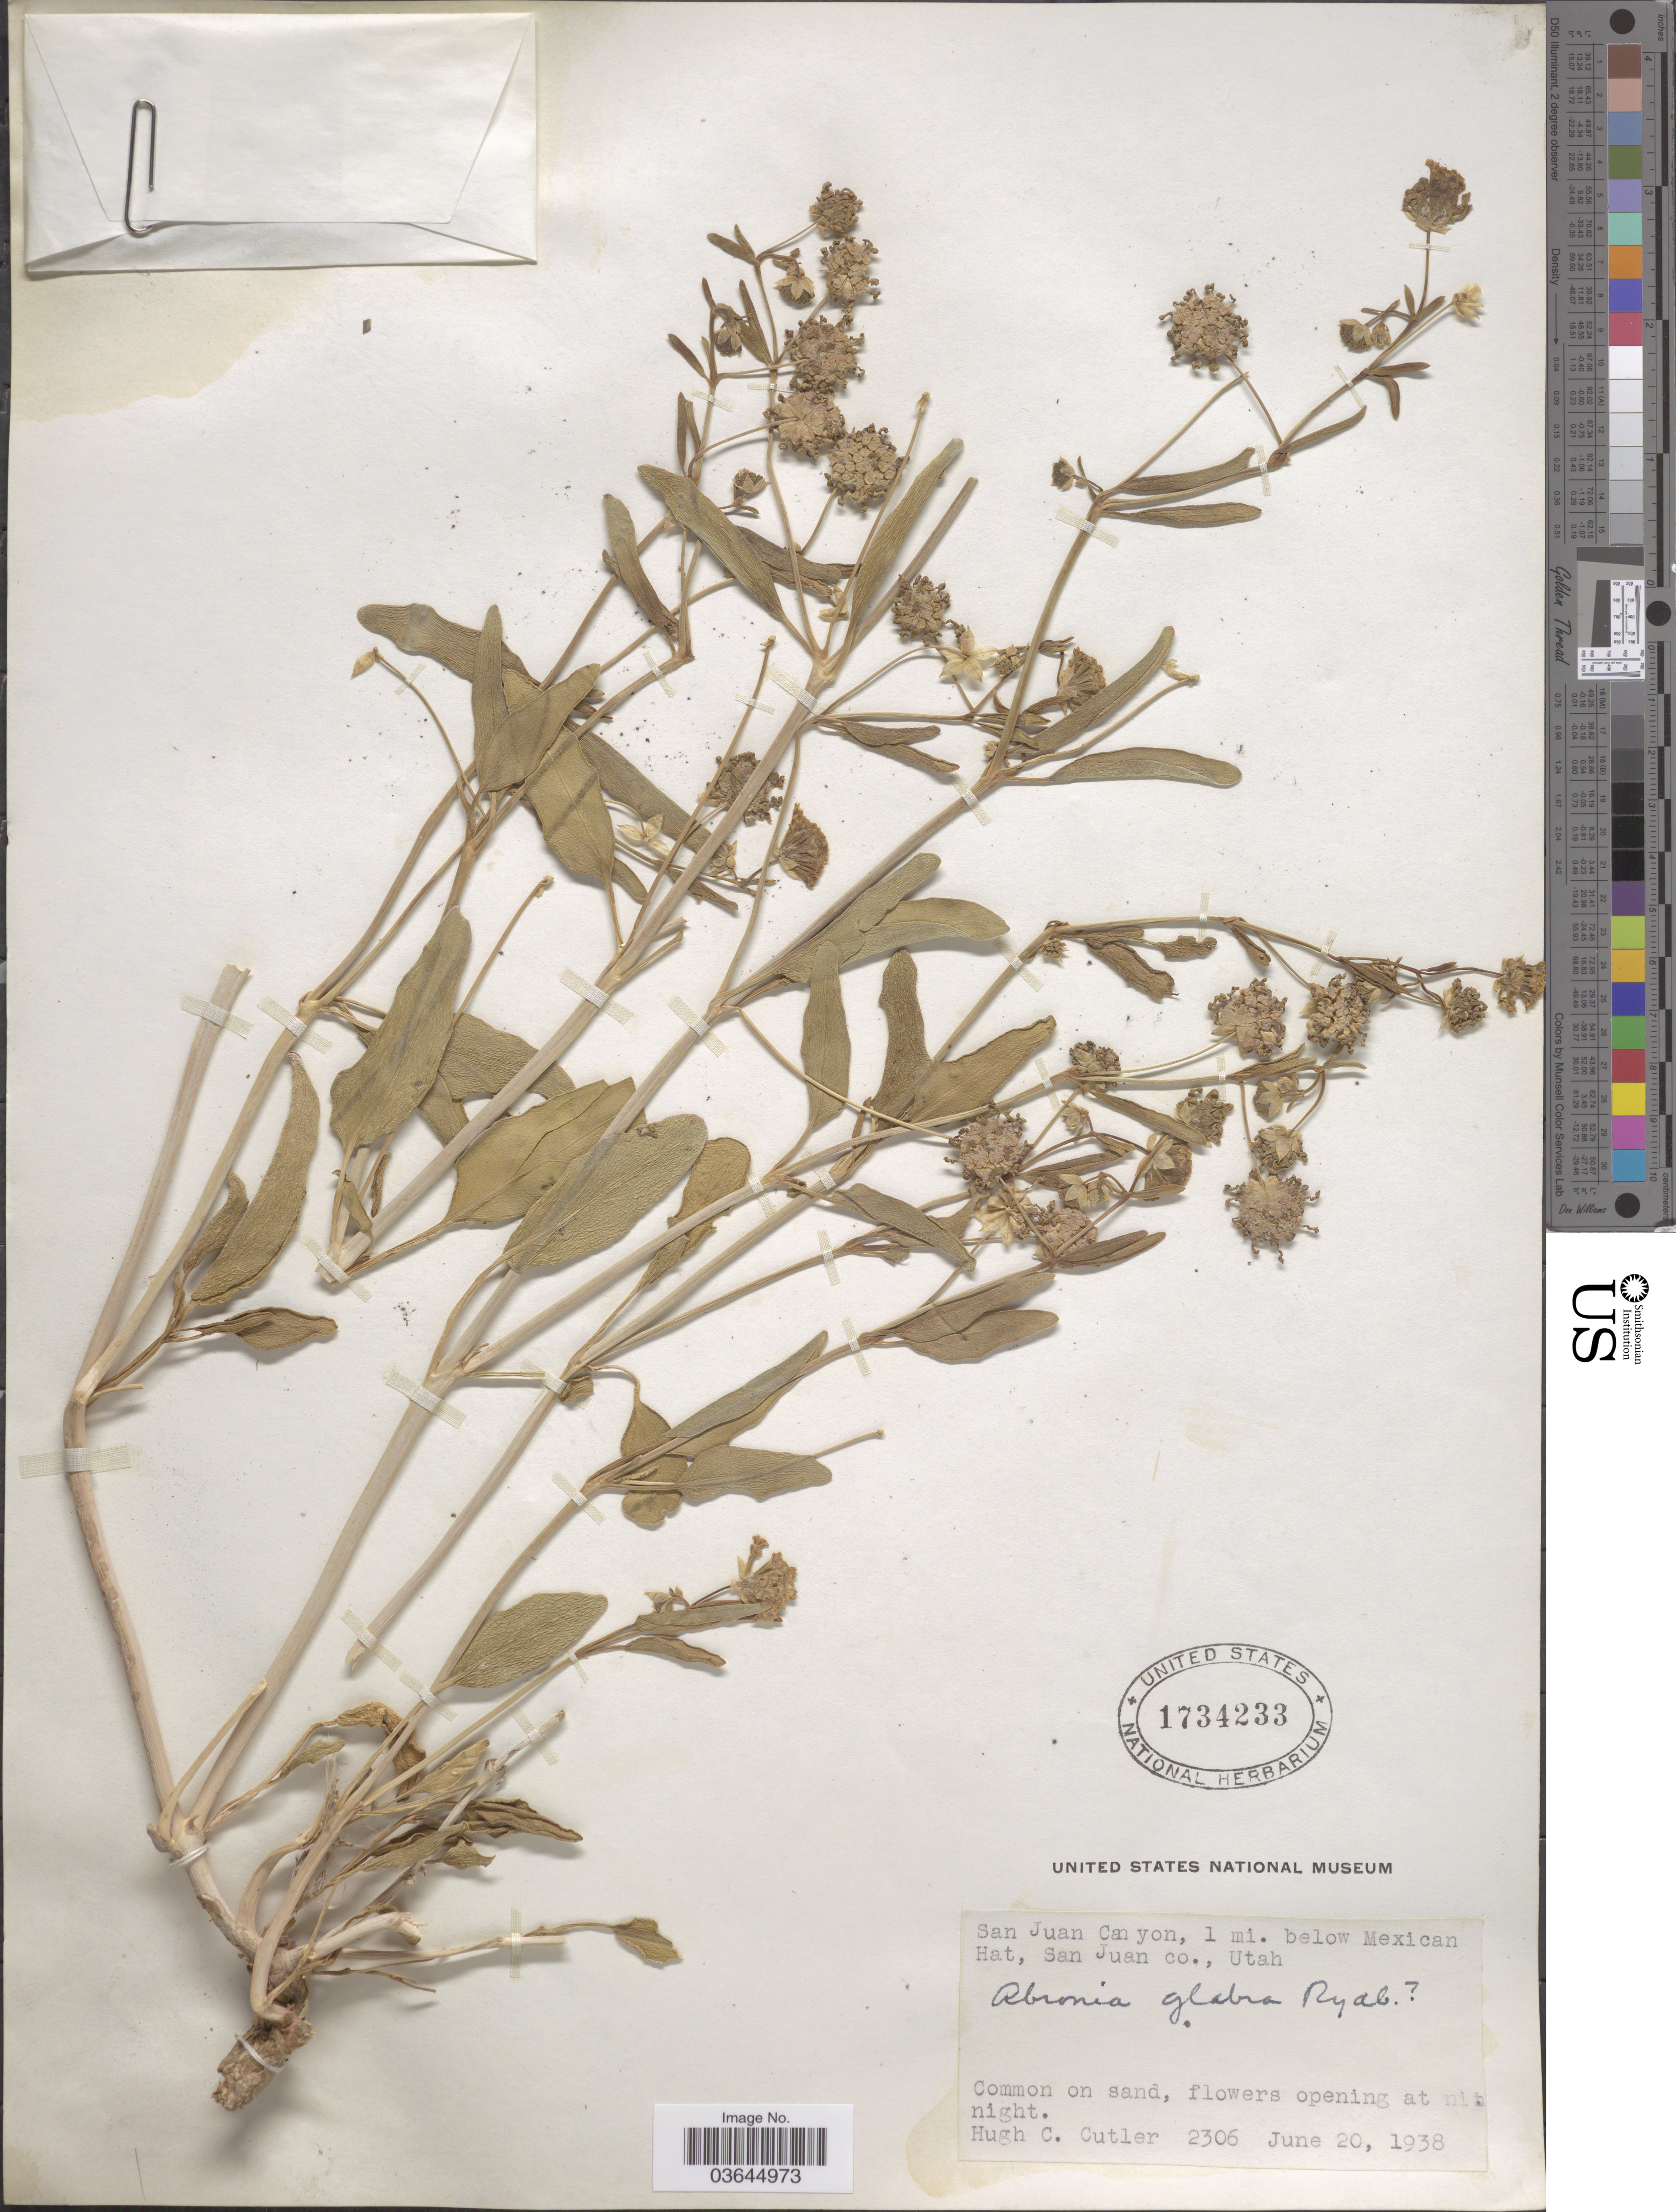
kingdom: Plantae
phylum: Tracheophyta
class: Magnoliopsida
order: Caryophyllales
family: Nyctaginaceae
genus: Abronia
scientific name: Abronia sp.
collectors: H. C. Cutler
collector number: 2306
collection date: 1938-06-20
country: United States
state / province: Utah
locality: San Juan Canyon, 1 mi. below Mexican Hat, San Juan co.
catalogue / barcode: US 1734233